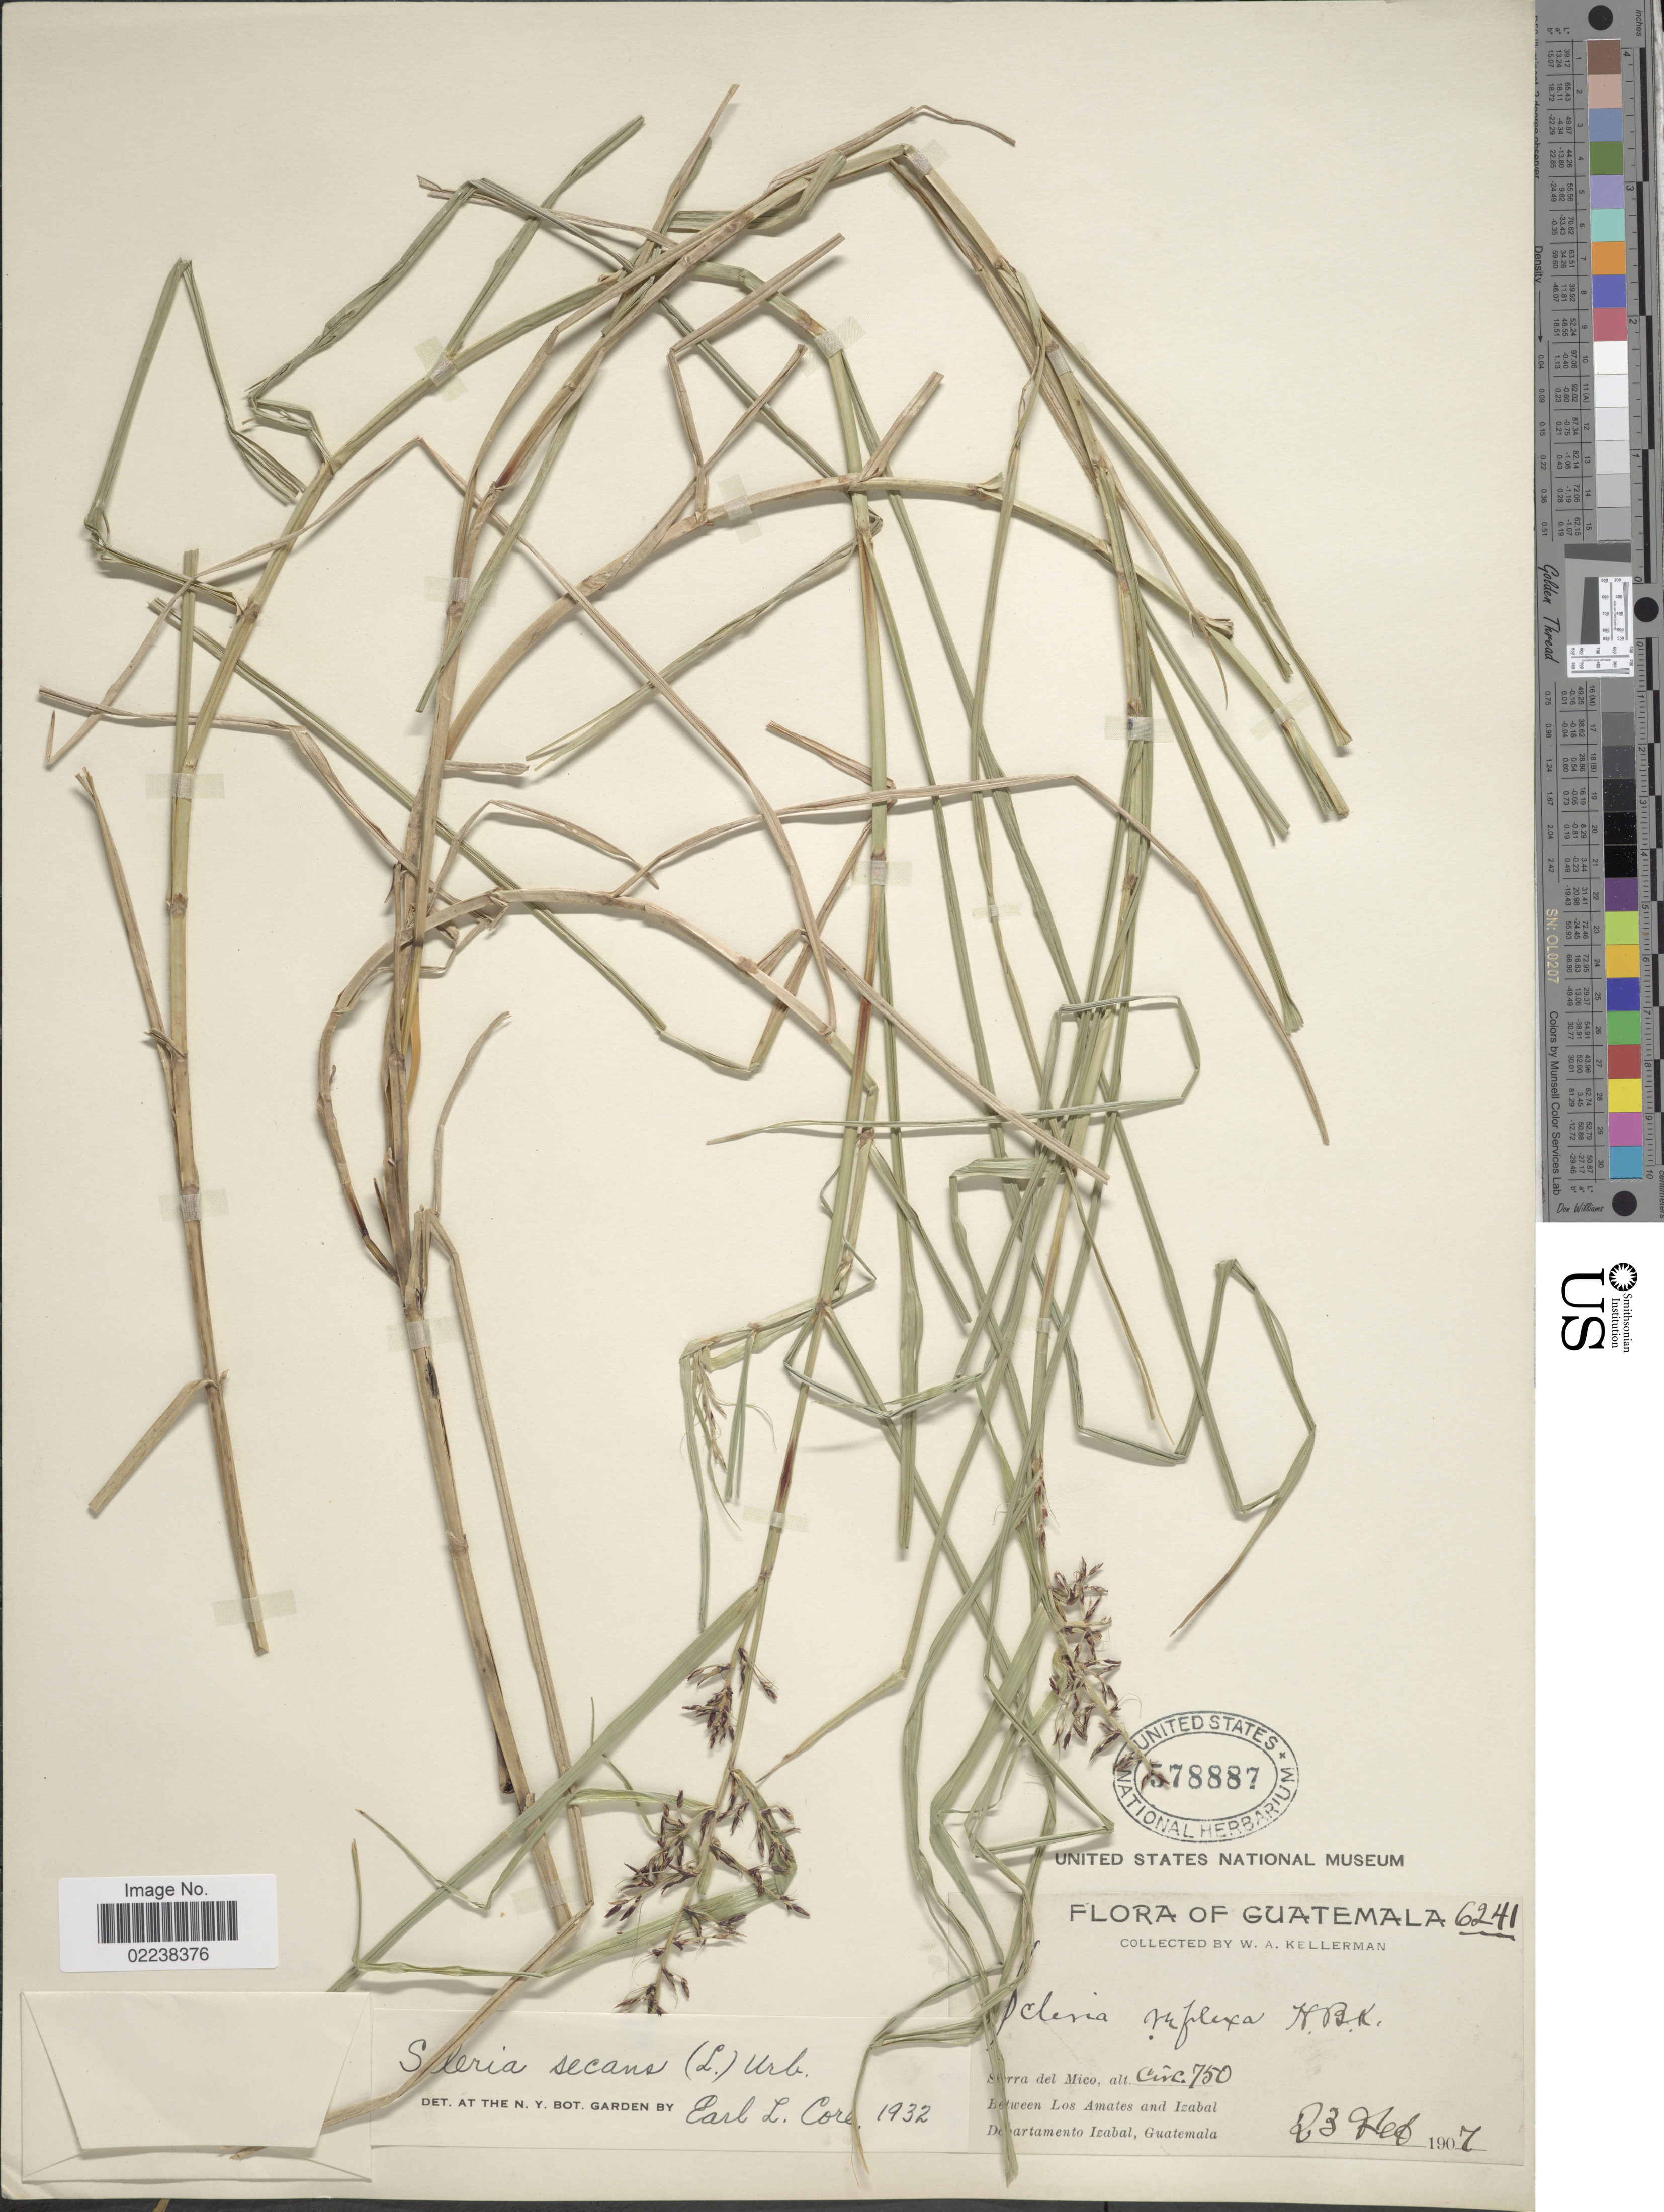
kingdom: Plantae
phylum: Tracheophyta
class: Liliopsida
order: Poales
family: Cyperaceae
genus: Scleria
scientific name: Scleria secans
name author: (L.) Urb.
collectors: W. Kellerman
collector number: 6241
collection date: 1907-02-23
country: Guatemala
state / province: Izabal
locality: Sierra del Mico, between Los Amates and Izabal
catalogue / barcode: US 578887